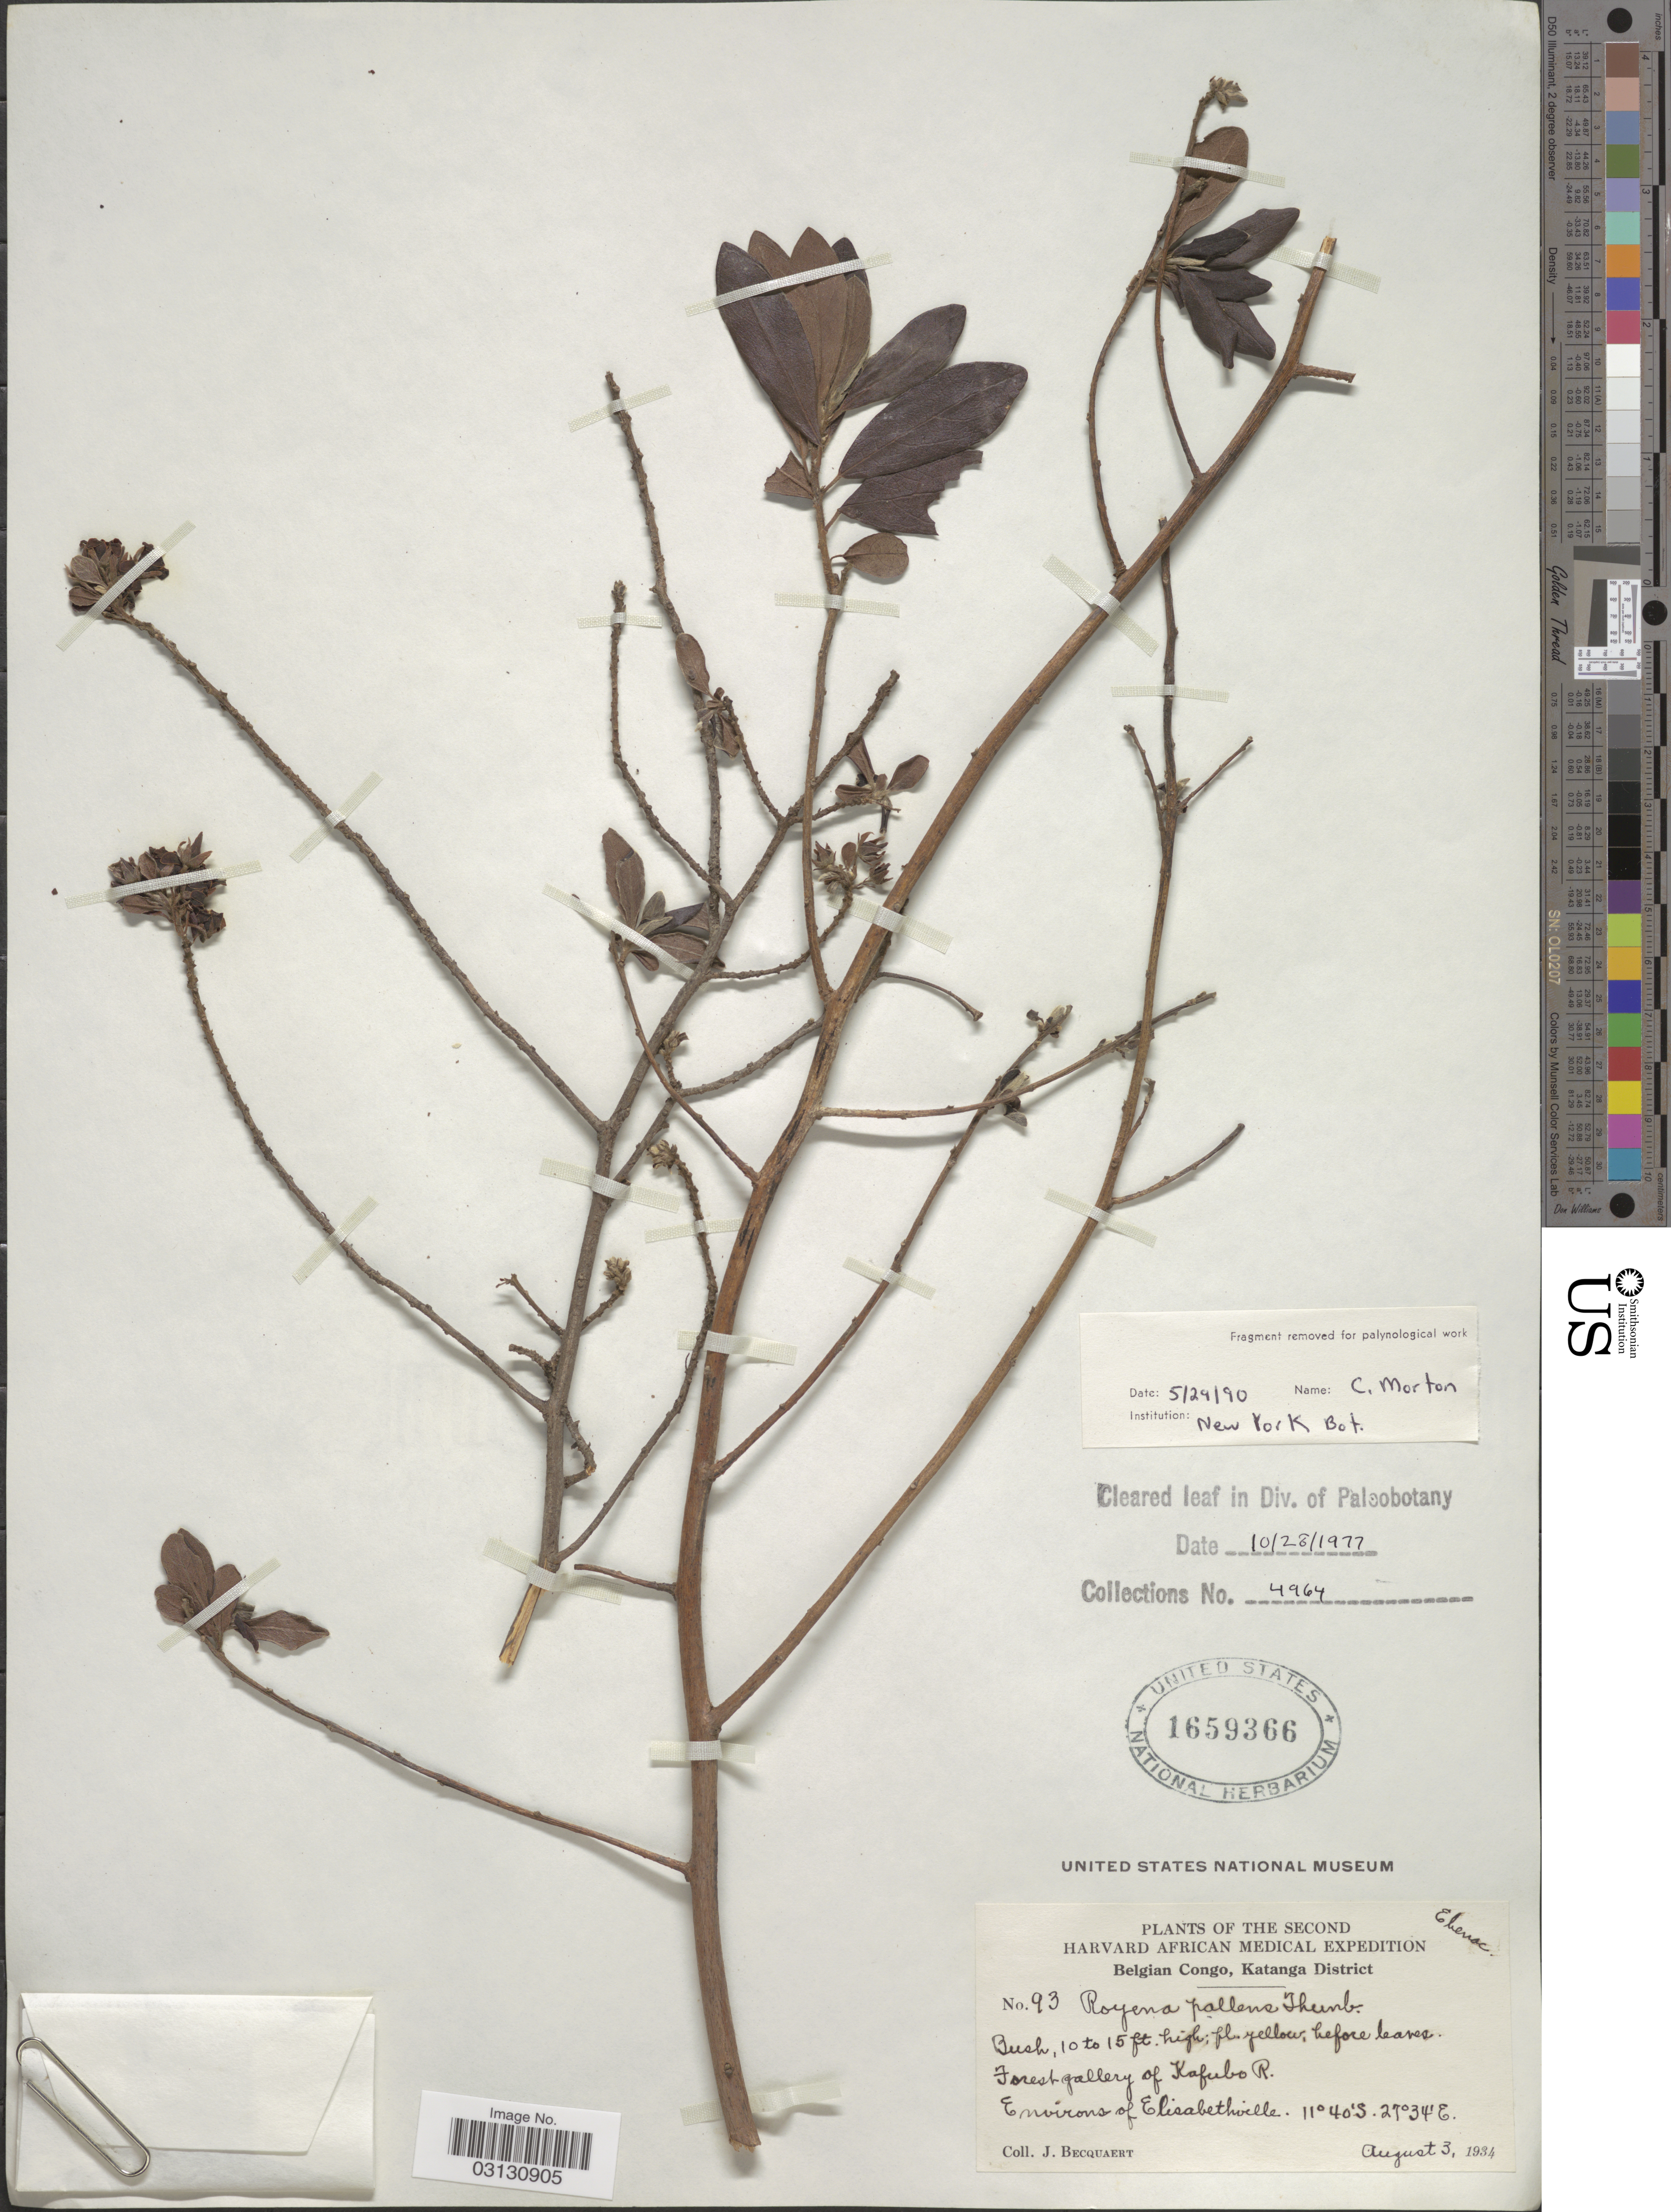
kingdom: Plantae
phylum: Tracheophyta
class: Magnoliopsida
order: Ericales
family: Ebenaceae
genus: Royena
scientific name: Royena pallens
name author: Thunb.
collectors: J. Becquaert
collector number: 93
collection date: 1934-08-03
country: Congo, Democratic Republic of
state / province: Haut-Katanga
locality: Belgian Congo, Katanga District, Forest gallery of Kafubo R., Environs of Elisabethville.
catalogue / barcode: US 1659366